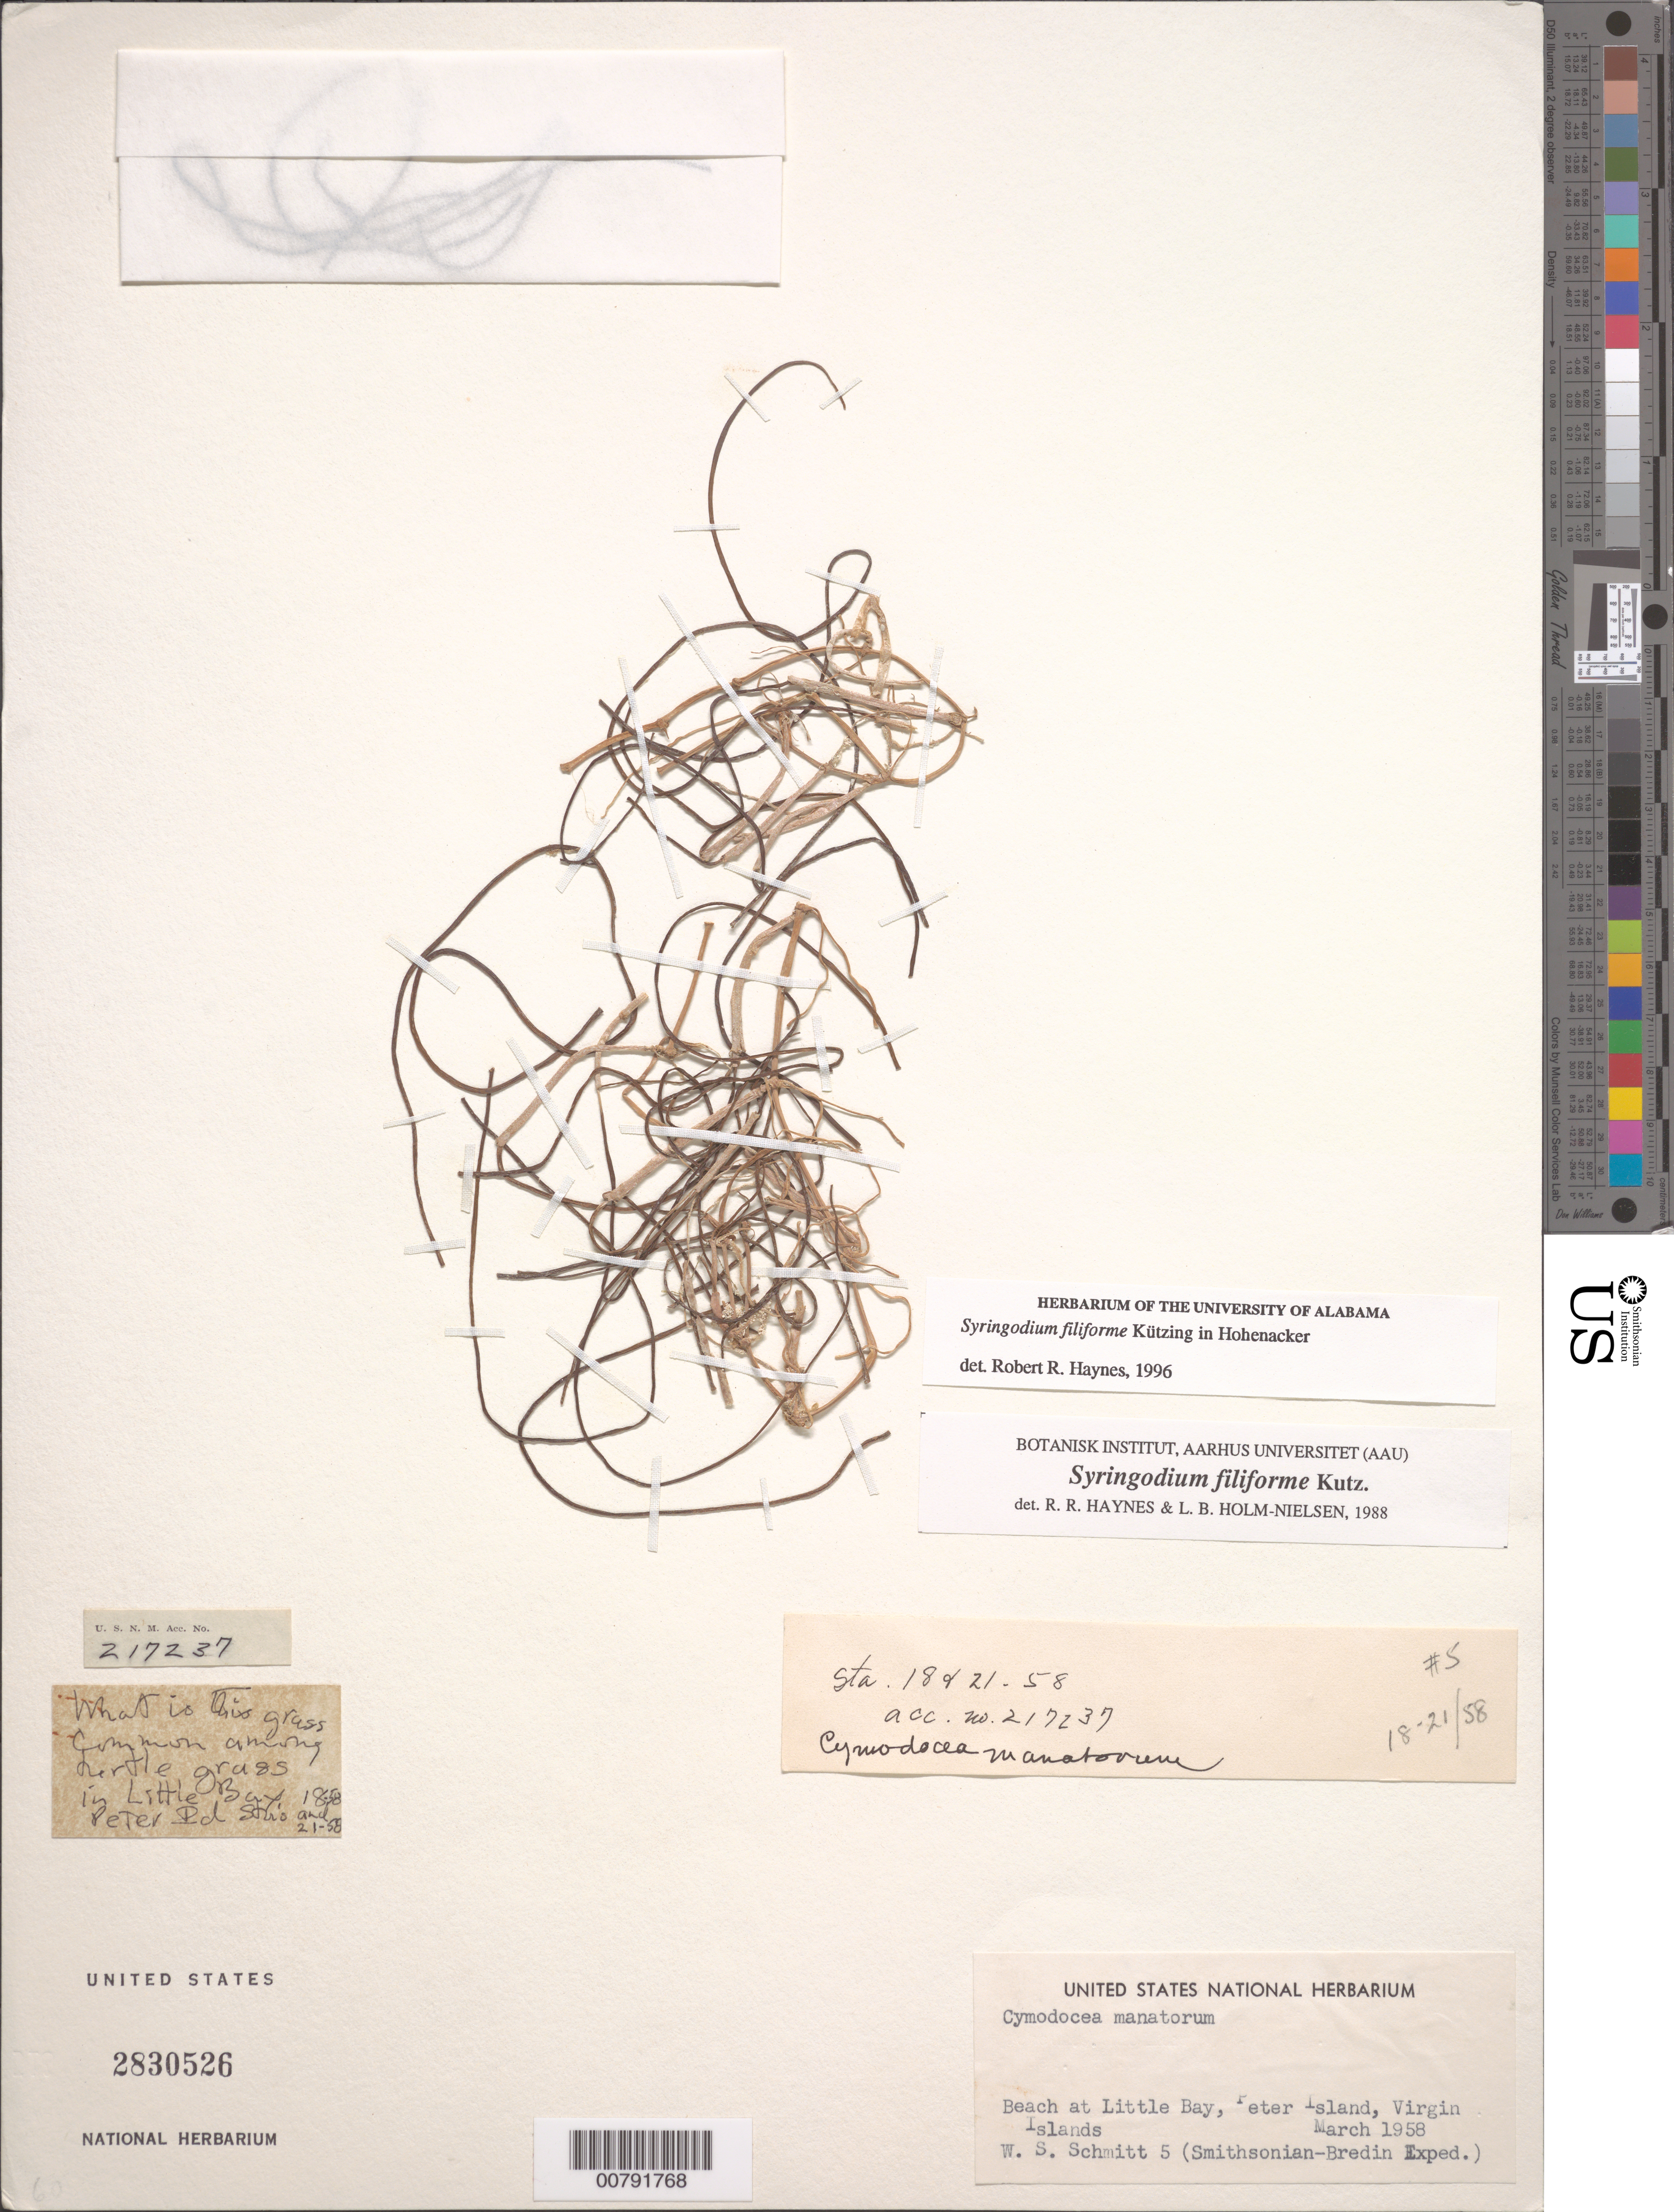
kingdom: Plantae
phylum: Tracheophyta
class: Liliopsida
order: Alismatales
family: Cymodoceaceae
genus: Syringodium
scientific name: Syringodium filiforme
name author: Kütz.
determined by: Haynes, R. R.; Holm-Nielsen, L. B.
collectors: W. S. Schmitt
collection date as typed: Mar 1958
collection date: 1958-03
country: British Virgin Islands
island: Peter Island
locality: Little Bay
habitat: Beach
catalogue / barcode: US 2830526